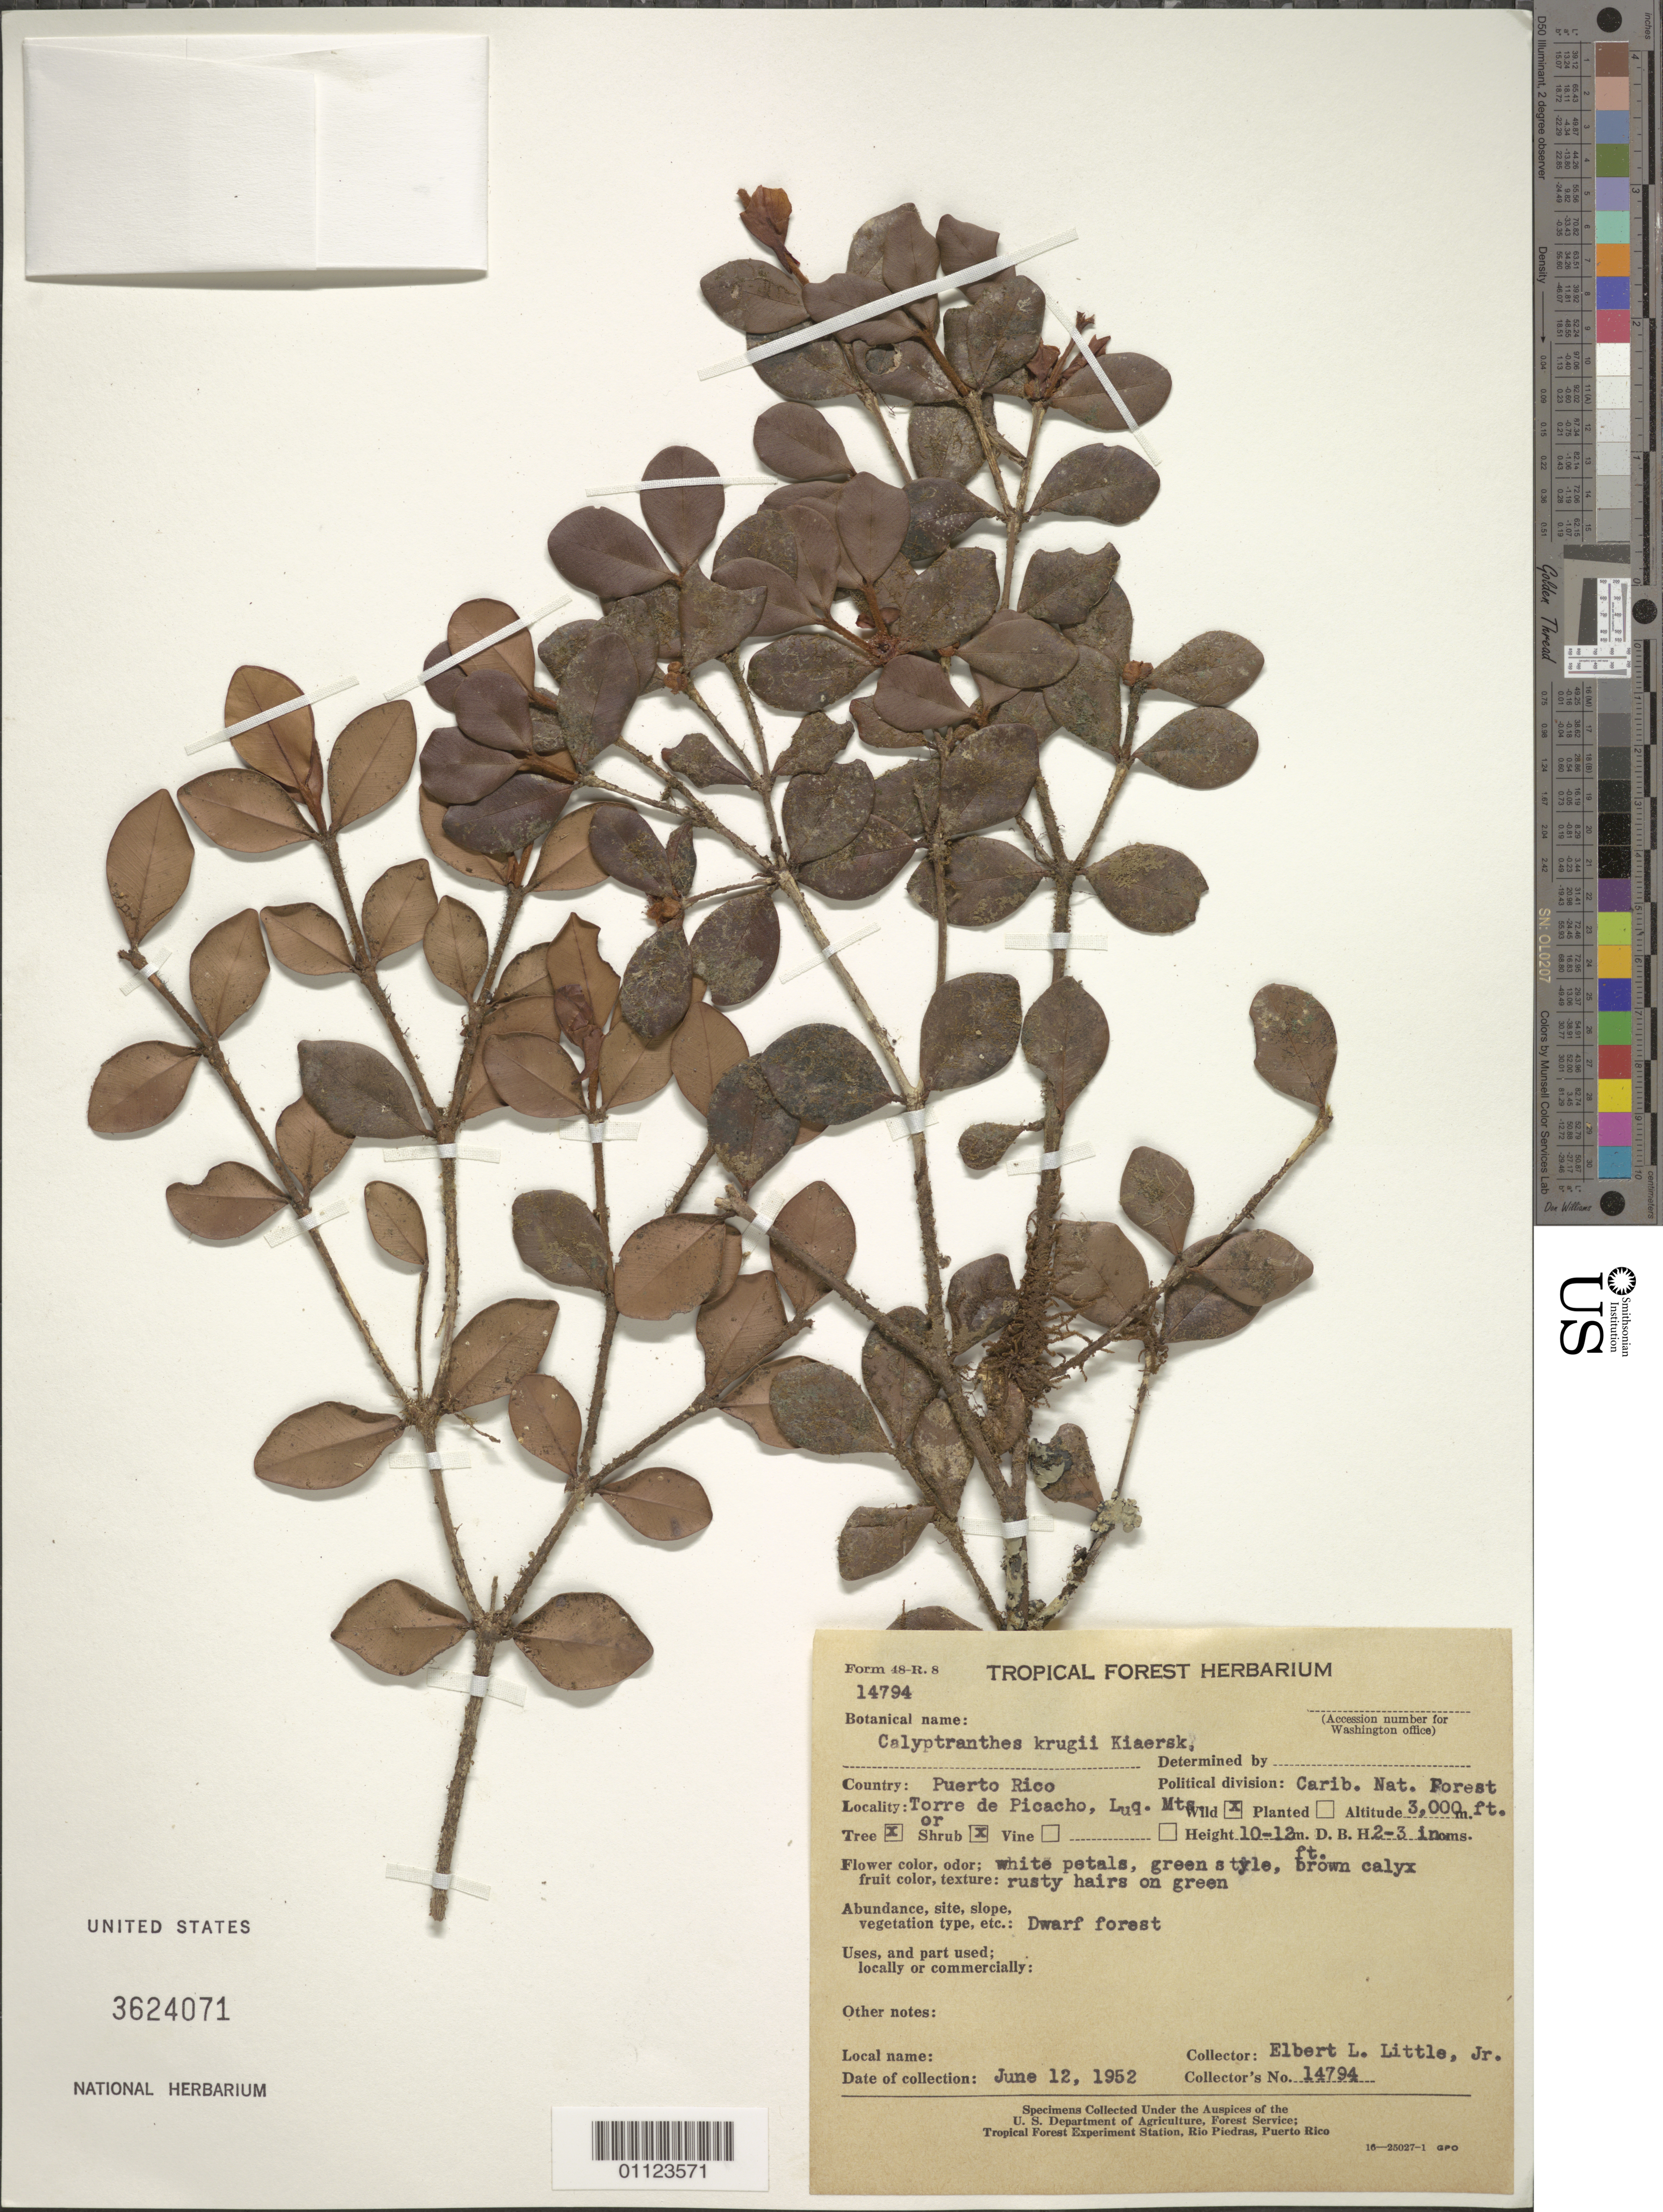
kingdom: Plantae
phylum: Tracheophyta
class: Magnoliopsida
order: Myrtales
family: Myrtaceae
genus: Myrcia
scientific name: Myrcia krugii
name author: (Kiaersk.) E. Lucas & Acev.-Rodr.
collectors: E. L. Little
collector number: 14794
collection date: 1952-06-12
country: Puerto Rico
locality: Caribbean Nat'l. Forest, Luquillo Mts., Torre de Picacho.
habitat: Dwarf forest.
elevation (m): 914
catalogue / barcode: US 3624071